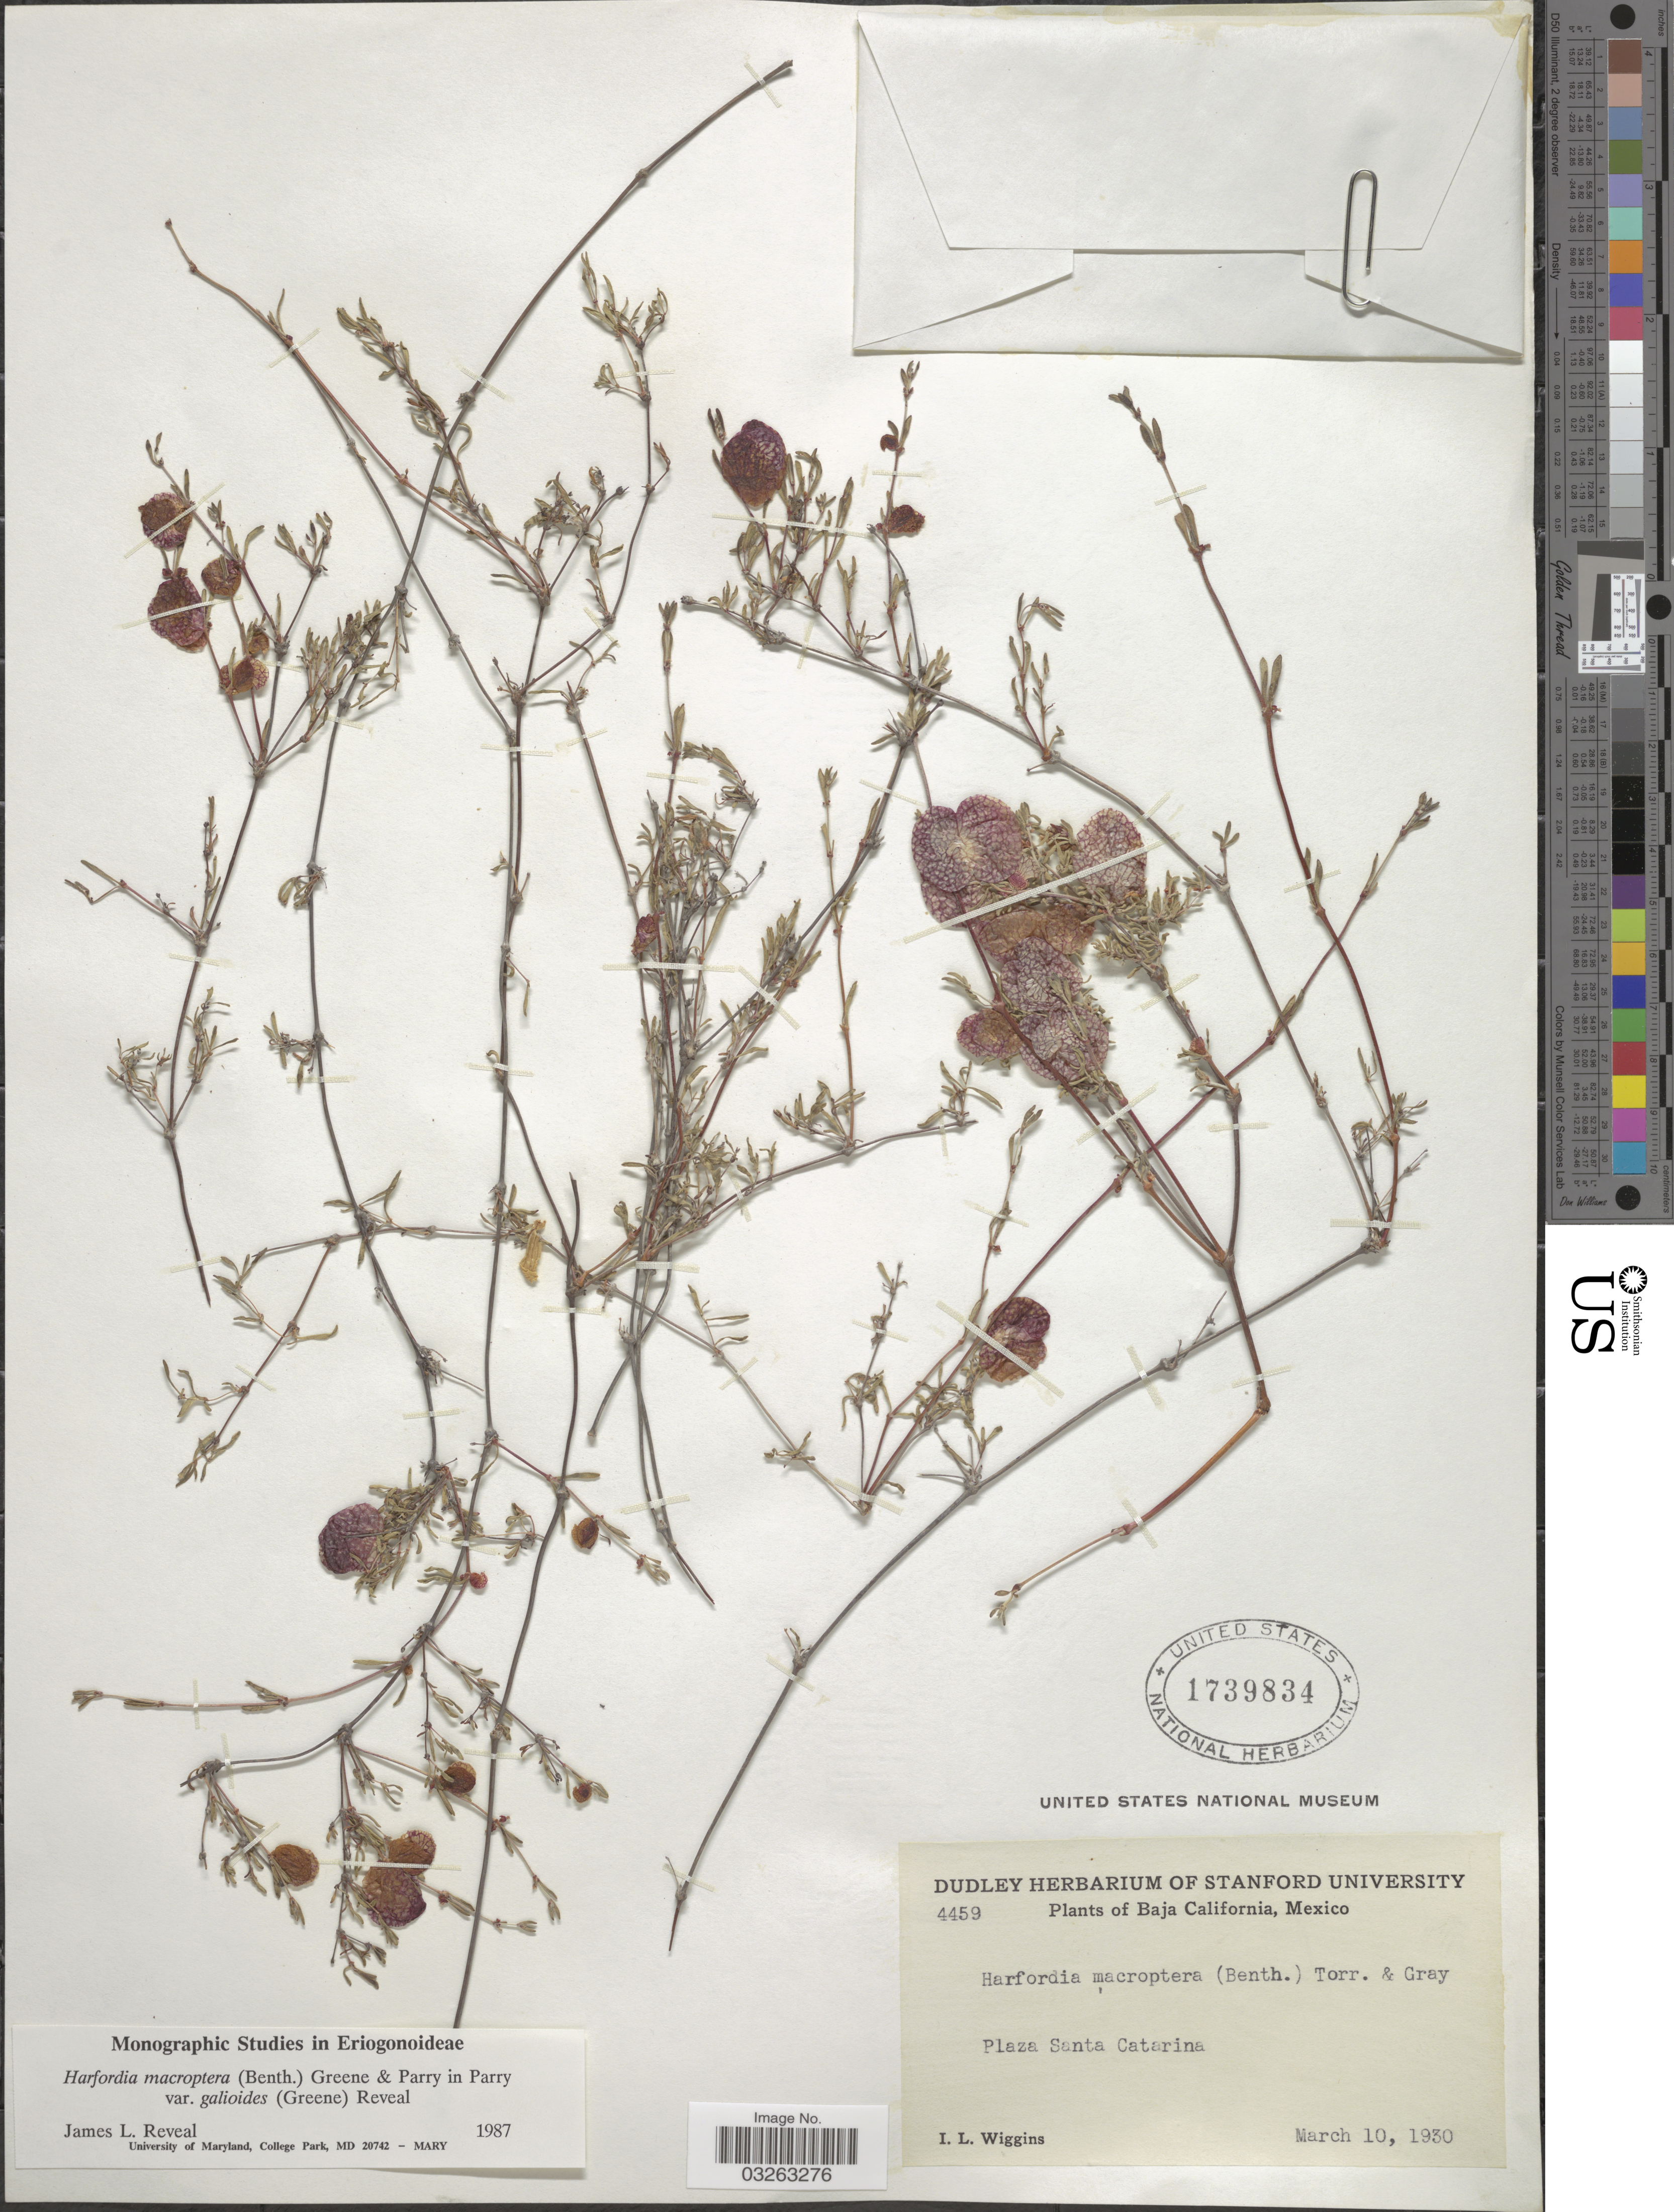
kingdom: Plantae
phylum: Tracheophyta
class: Magnoliopsida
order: Caryophyllales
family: Polygonaceae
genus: Harfordia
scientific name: Harfordia macroptera var. galioides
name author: (Greene) Reveal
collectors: I. L. Wiggins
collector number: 4459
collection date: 1930-03-10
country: Mexico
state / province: Baja California Norte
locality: Plaza Santa Catarina.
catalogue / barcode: US 1739834